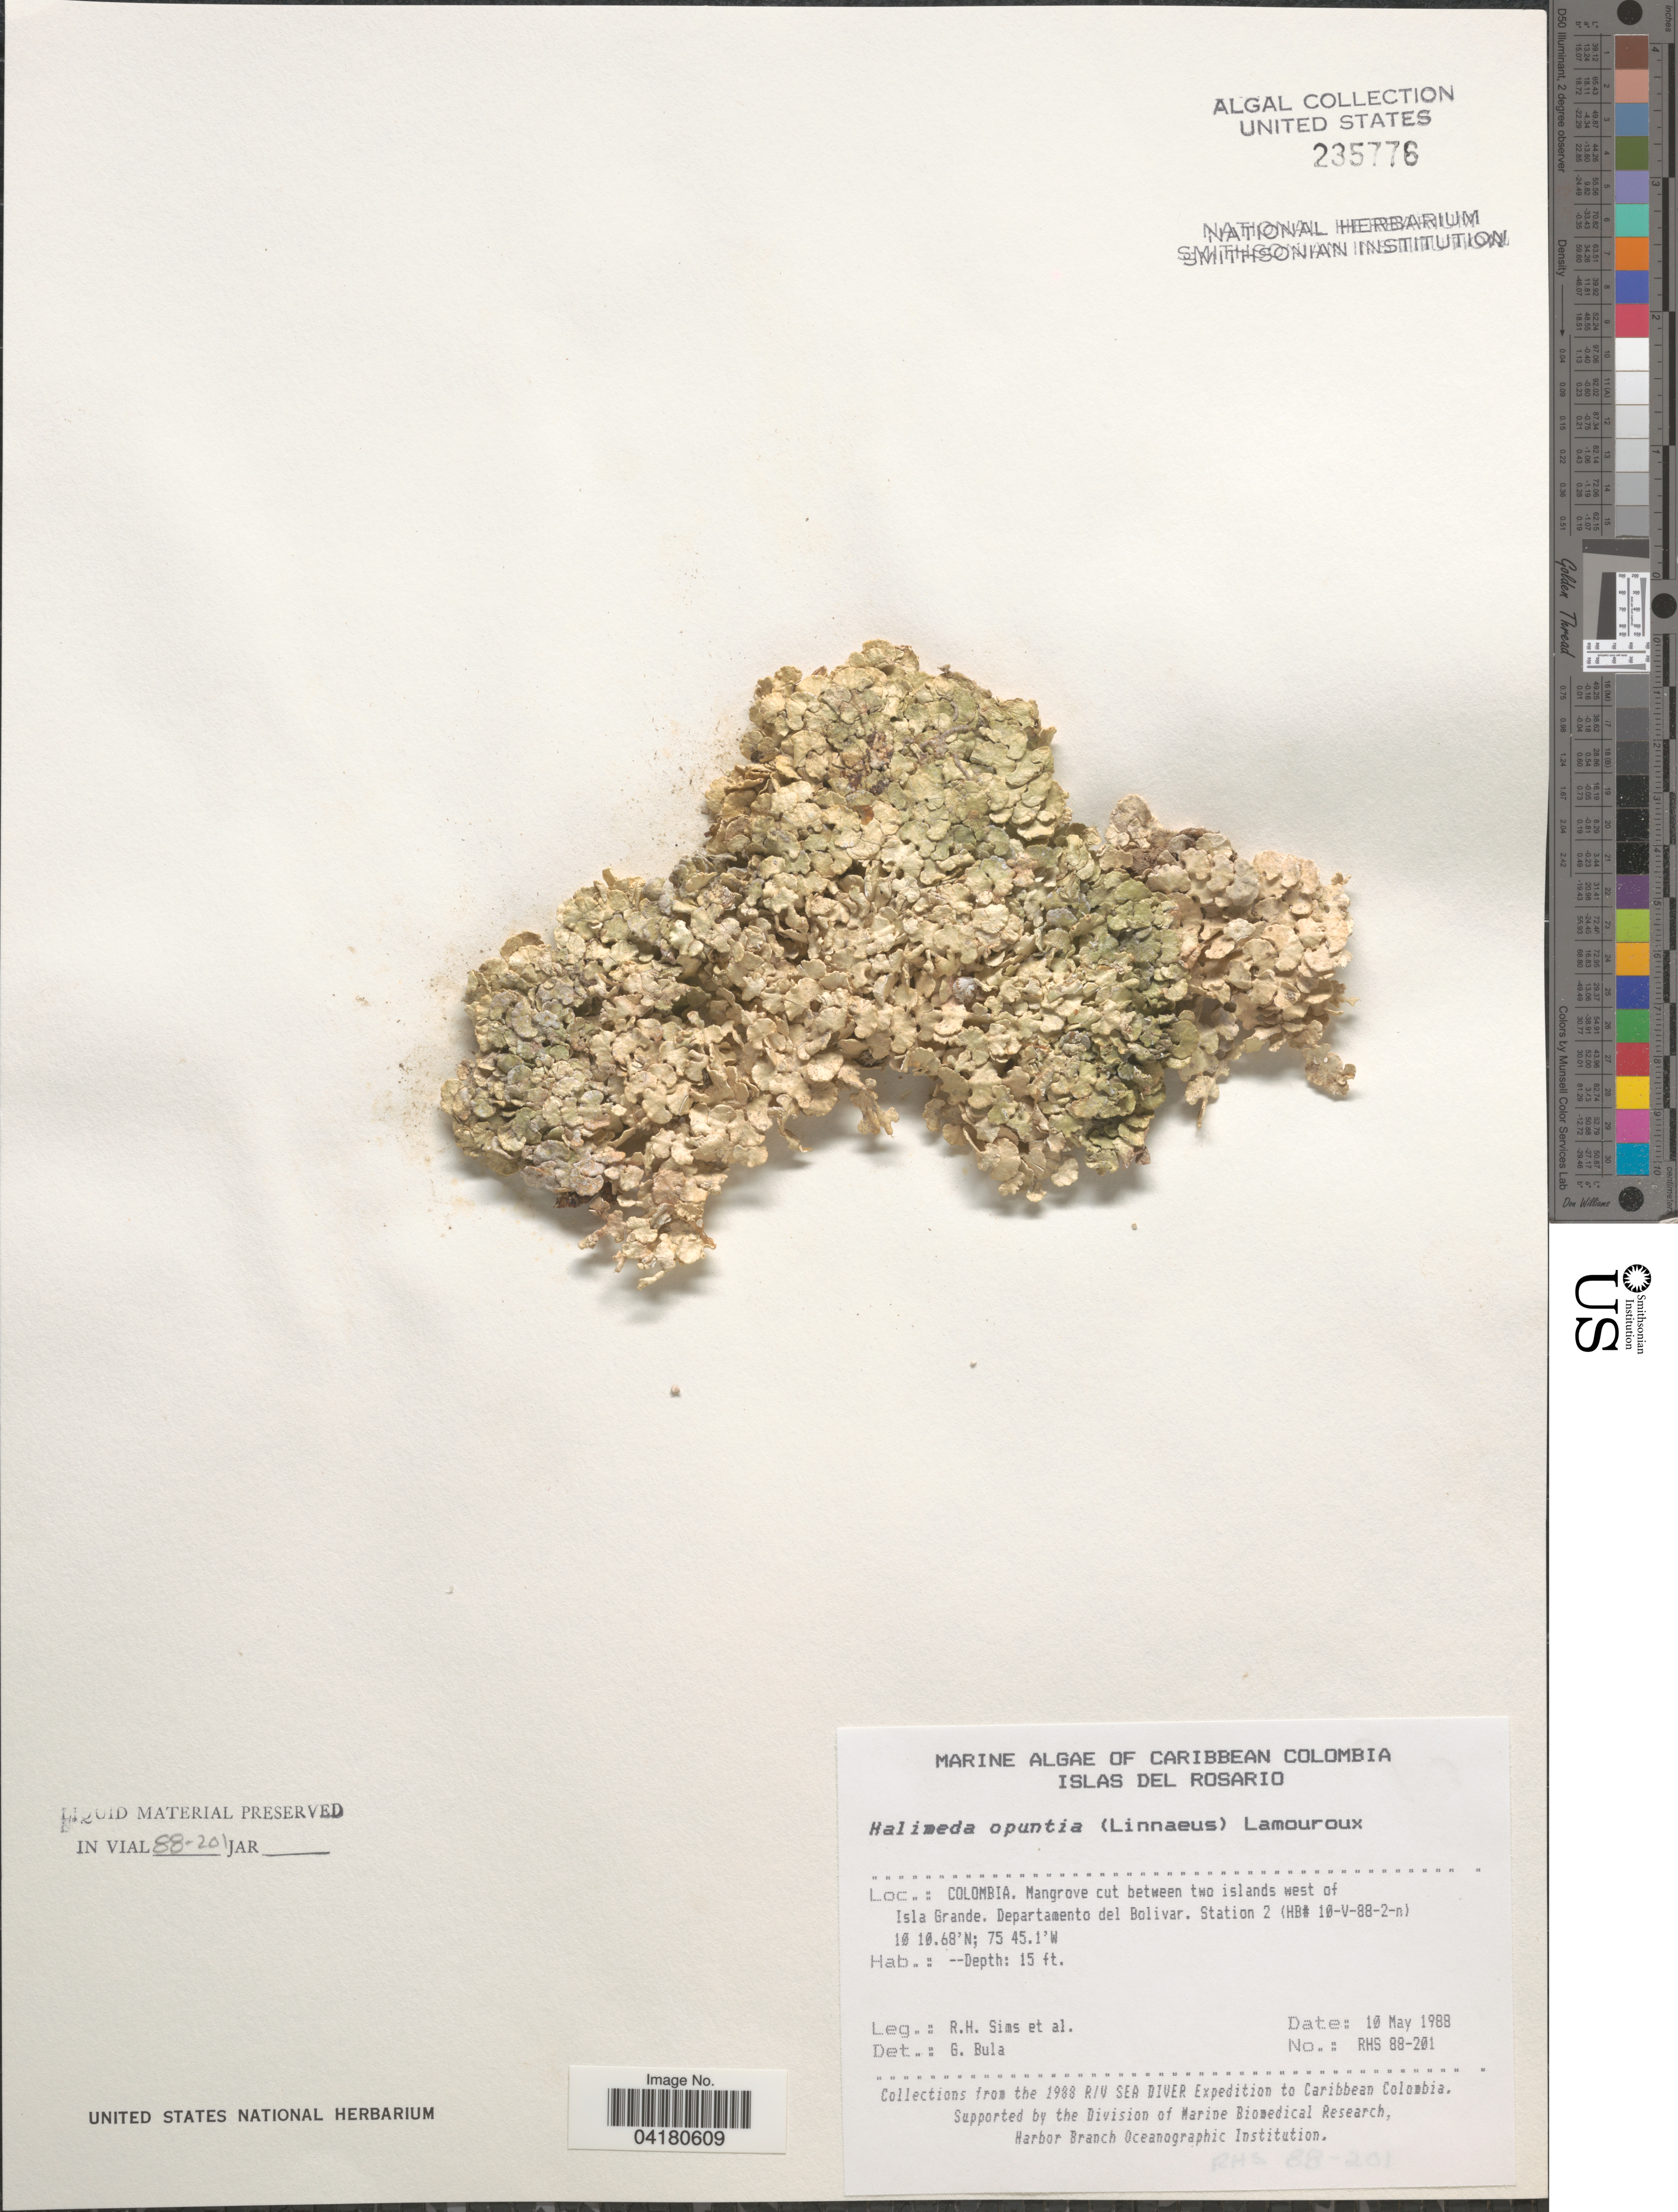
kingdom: Plantae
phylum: Chlorophyta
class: Ulvophyceae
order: Bryopsidales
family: Halimedaceae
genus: Halimeda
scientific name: Halimeda opuntia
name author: (L.) J.V.Lamouroux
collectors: R. H. Sims & et al.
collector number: RHS88-201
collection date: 1988-05-10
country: Colombia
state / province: Bolívar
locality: Caribbean Colombia. Mangrove cut between two islands west of Isla Grande. Departamento del Bolivar. Station 2 (HB# 10-V-88-2-n). The 1988 R/V Sea Diver Expedition to Caribbean Colombia.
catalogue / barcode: US 235776